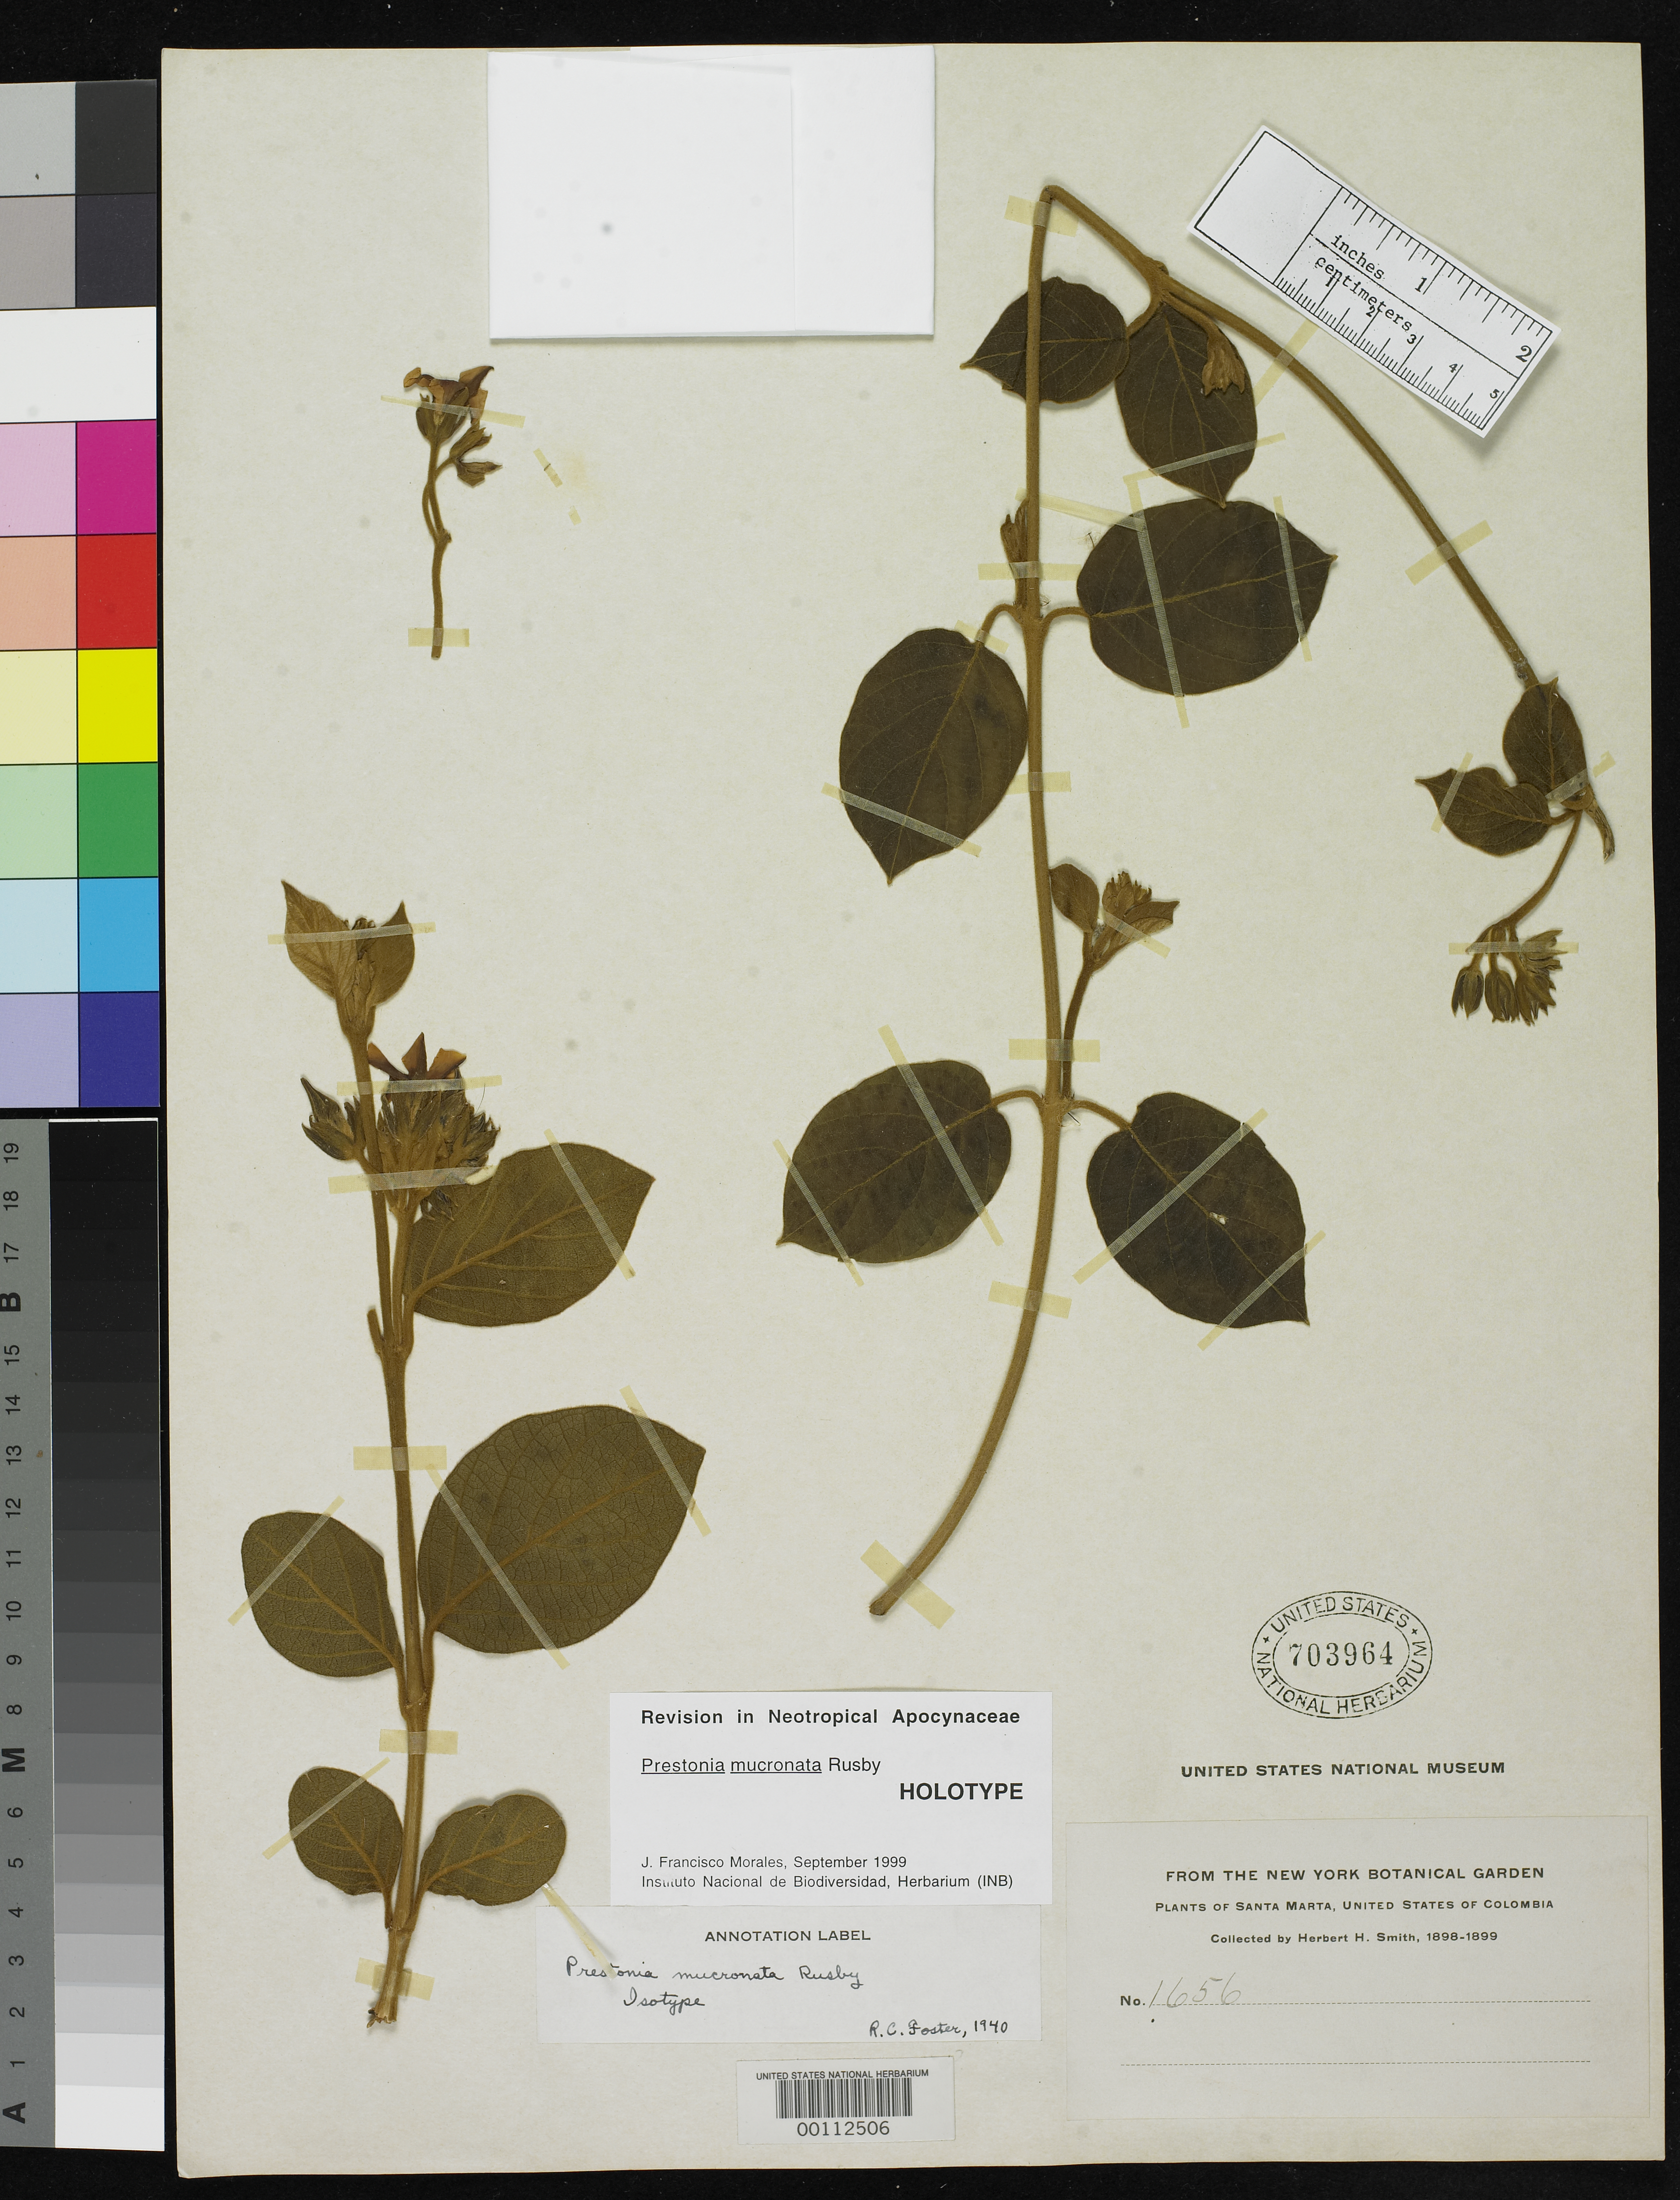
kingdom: Plantae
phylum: Tracheophyta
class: Magnoliopsida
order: Gentianales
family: Apocynaceae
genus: Prestonia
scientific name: Prestonia mucronata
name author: Rusby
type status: Isotype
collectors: Herbert H. Smith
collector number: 1656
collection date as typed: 1898 to -- --- 1899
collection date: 1898/1899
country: Colombia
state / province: Magdalena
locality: Santa Marta.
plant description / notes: Annotated by J.F. Morales (1999) as "holotype", surely in error; holotype is certainly the single sheet at NY.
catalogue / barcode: US 703964